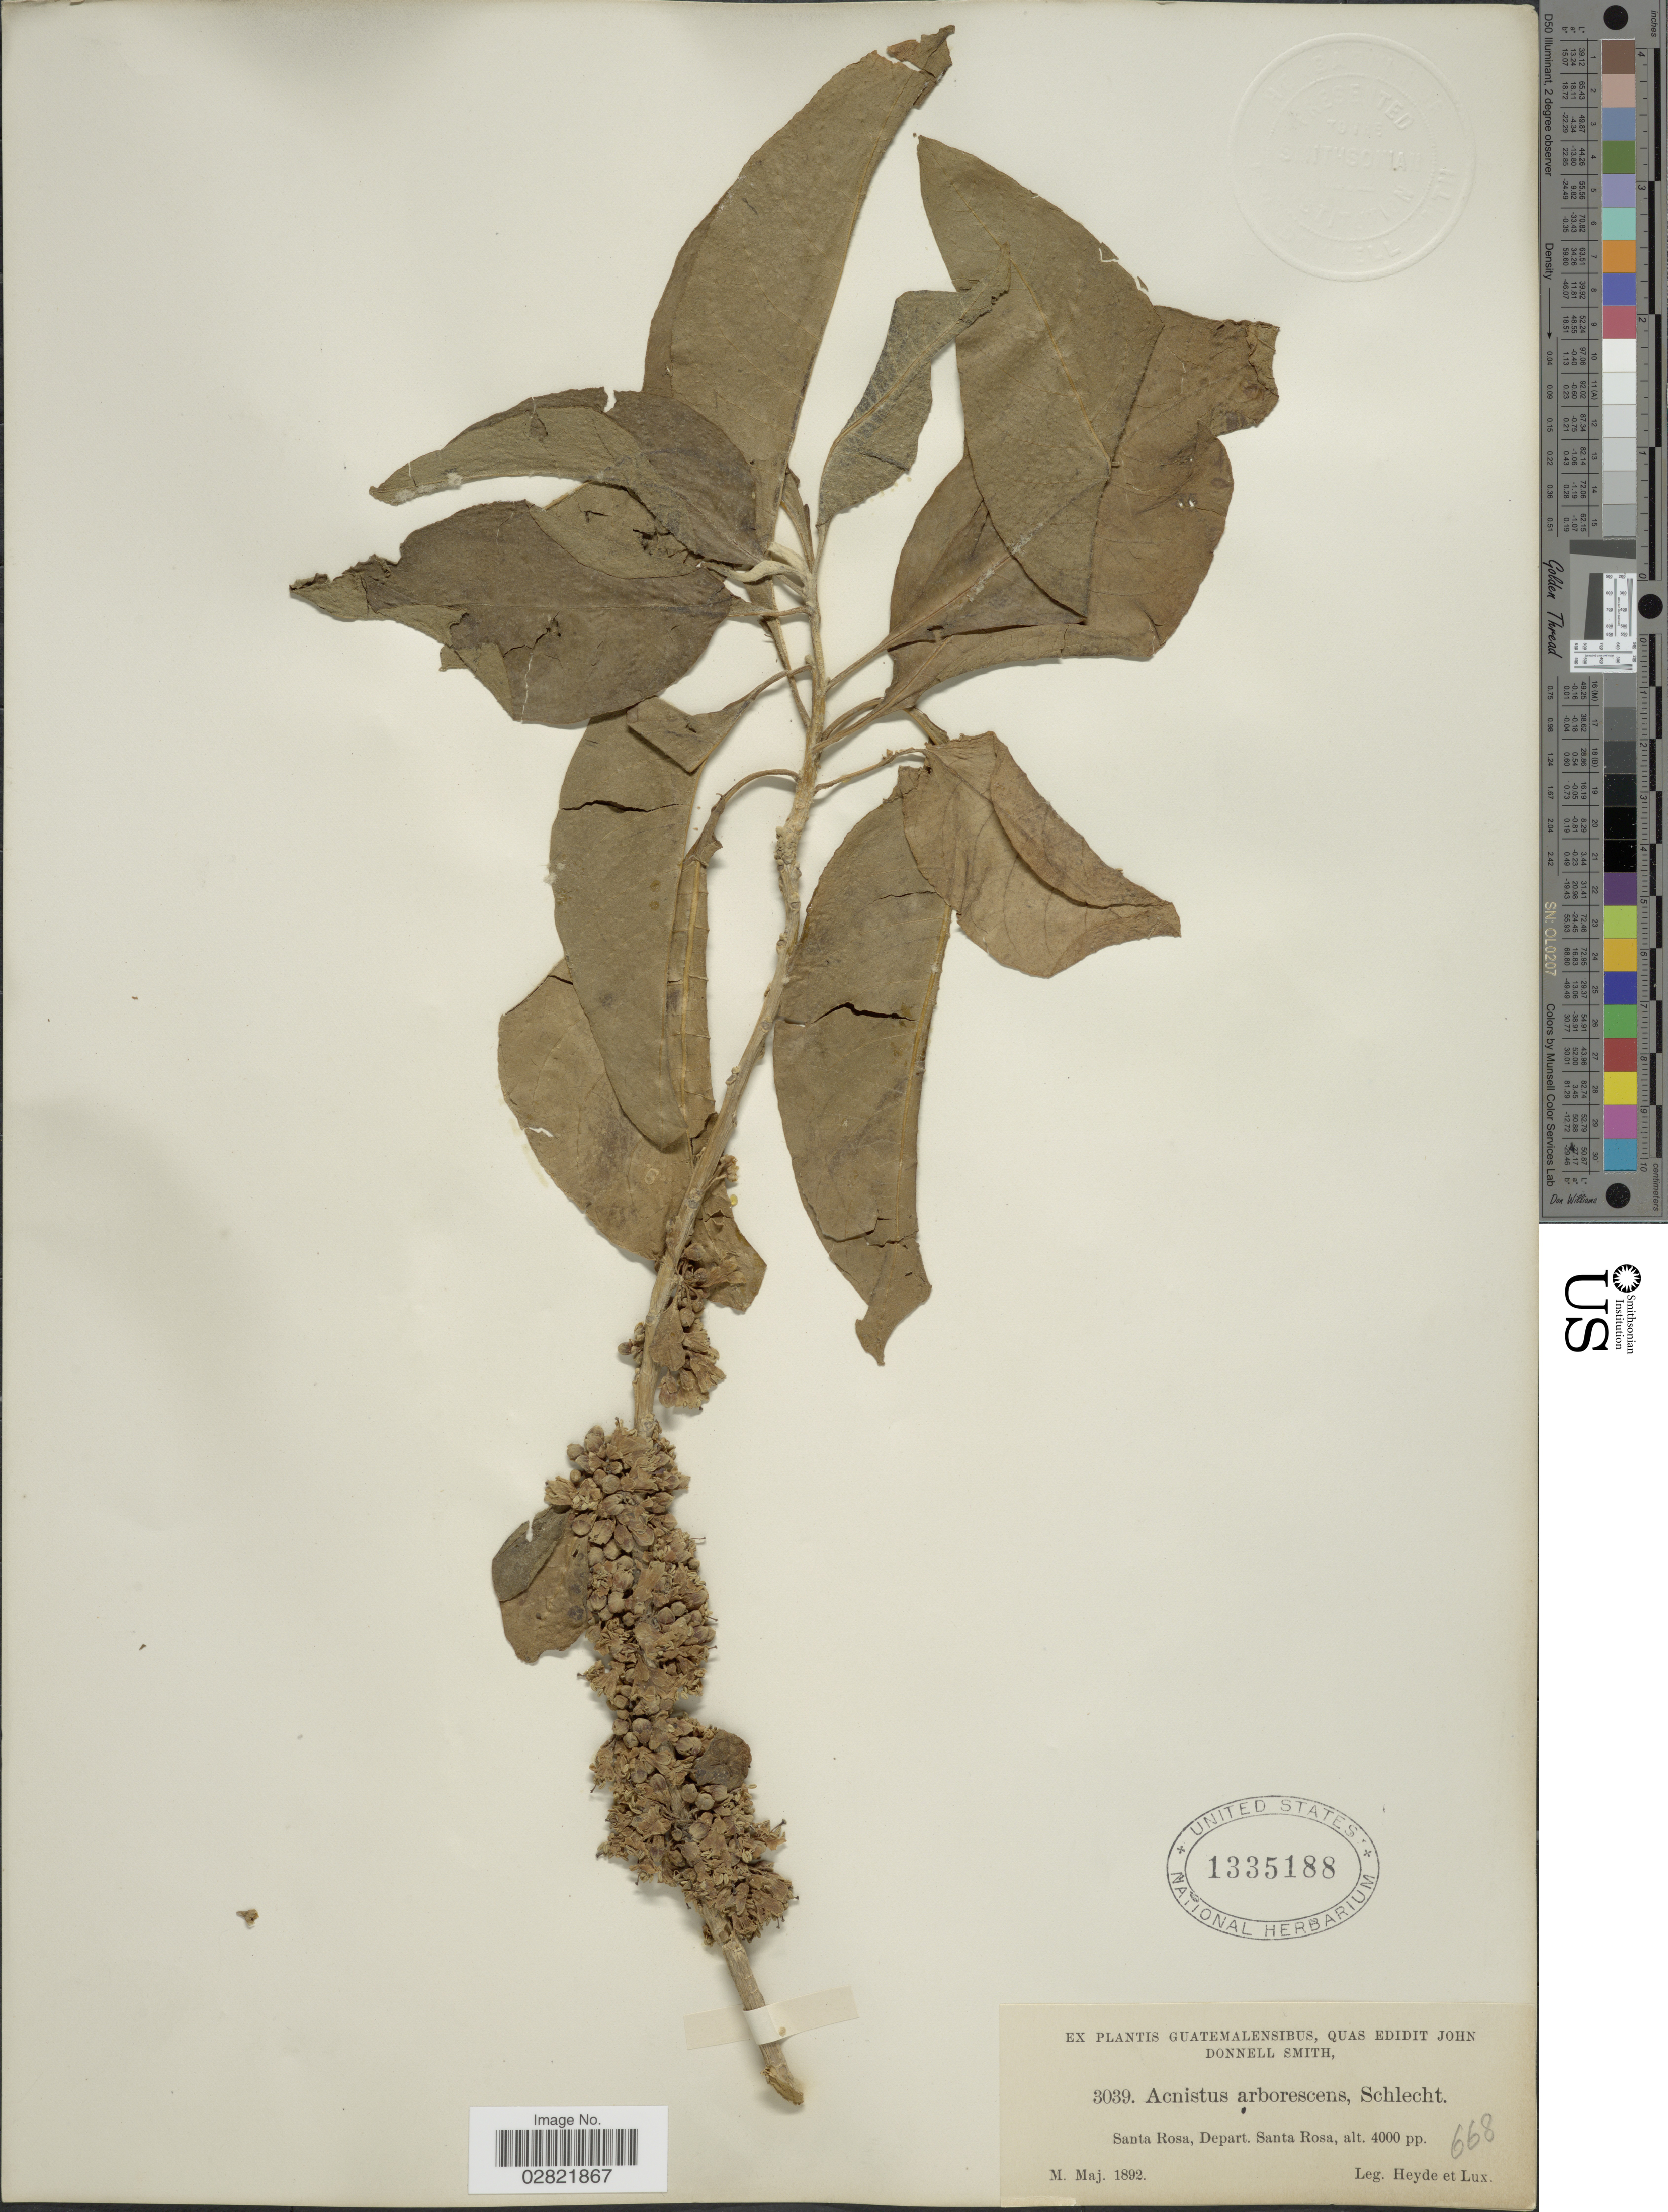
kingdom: Plantae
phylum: Tracheophyta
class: Magnoliopsida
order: Solanales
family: Solanaceae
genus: Acnistus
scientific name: Acnistus arborescens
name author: (L.) Schltdl.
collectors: Heyde & Lux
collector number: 3039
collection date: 1892-05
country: Guatemala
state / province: Santa Rosa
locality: Santa Rosa, Depart. Santa Rosa.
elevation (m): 1219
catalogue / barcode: US 1335188